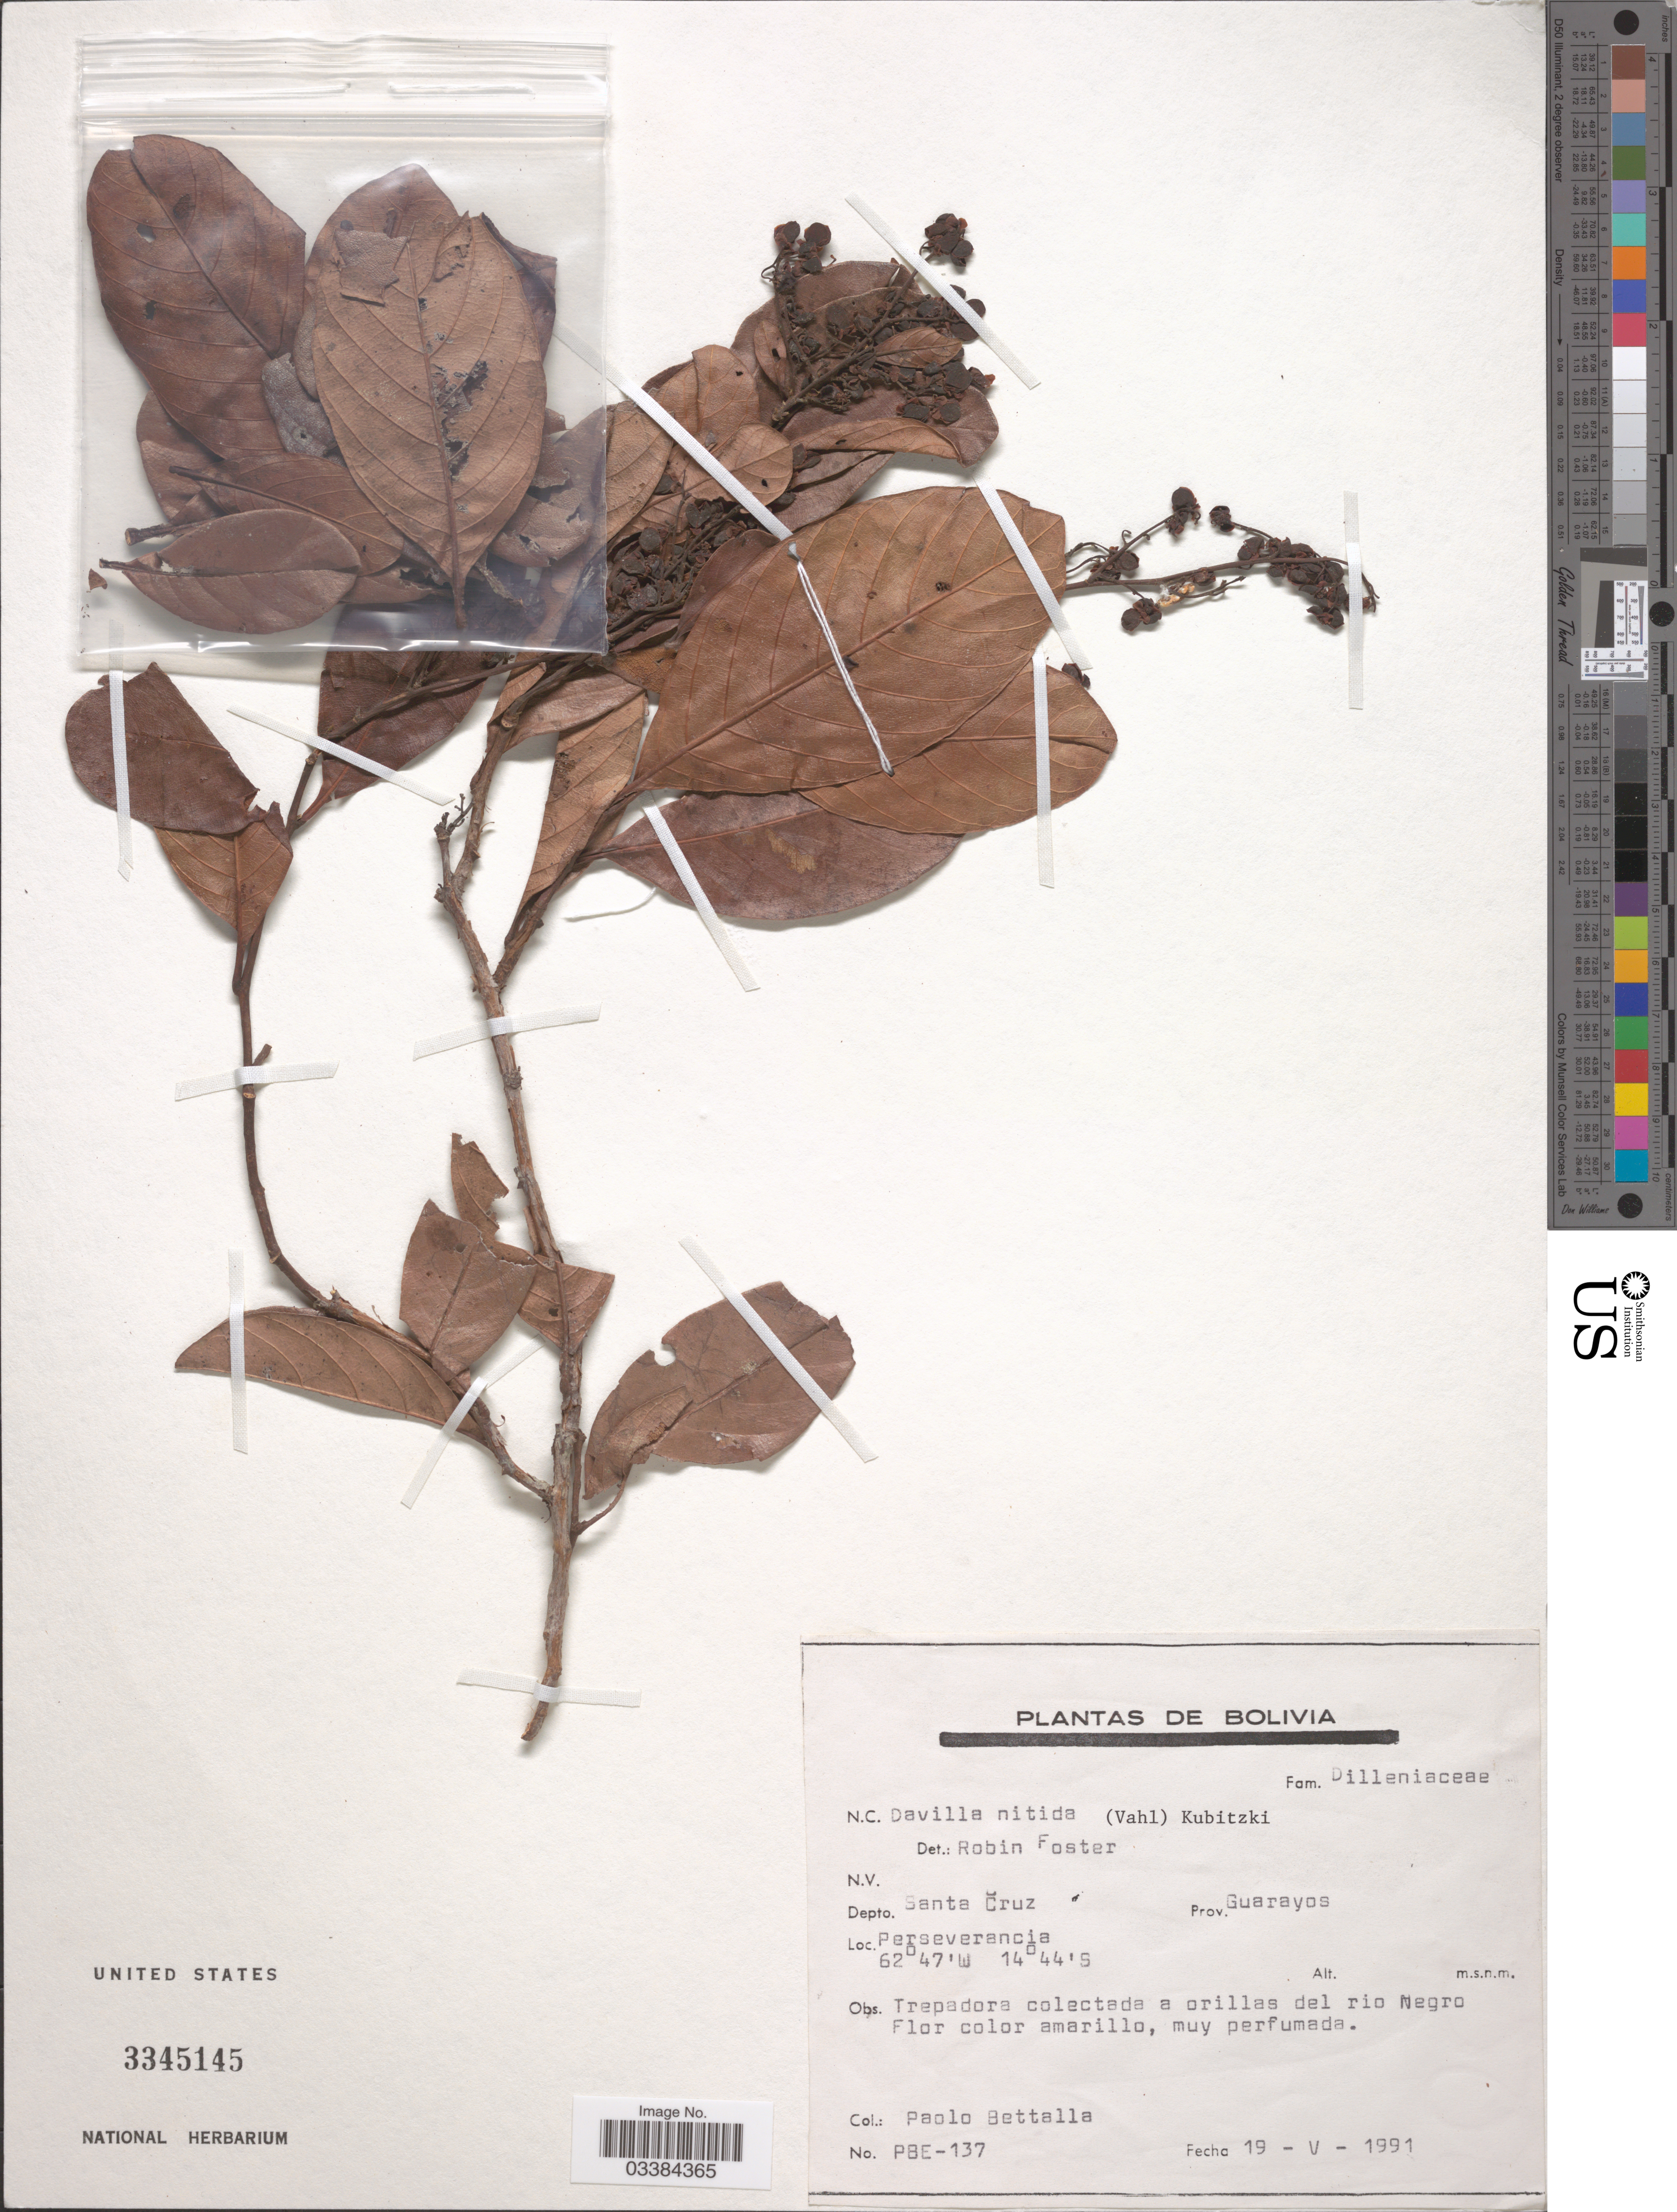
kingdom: Plantae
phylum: Tracheophyta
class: Magnoliopsida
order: Dilleniales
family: Dilleniaceae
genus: Davilla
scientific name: Davilla nitida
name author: (Vahl) Kubitzki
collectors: P. Bettalla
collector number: PBE-137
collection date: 1991-05-19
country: Bolivia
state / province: Santa Cruz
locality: Depto. Santa Cruz, Prov. Guarayos. Perseverancia. Trepadora colectada a orillas del rio Negro.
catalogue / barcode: US 3345145